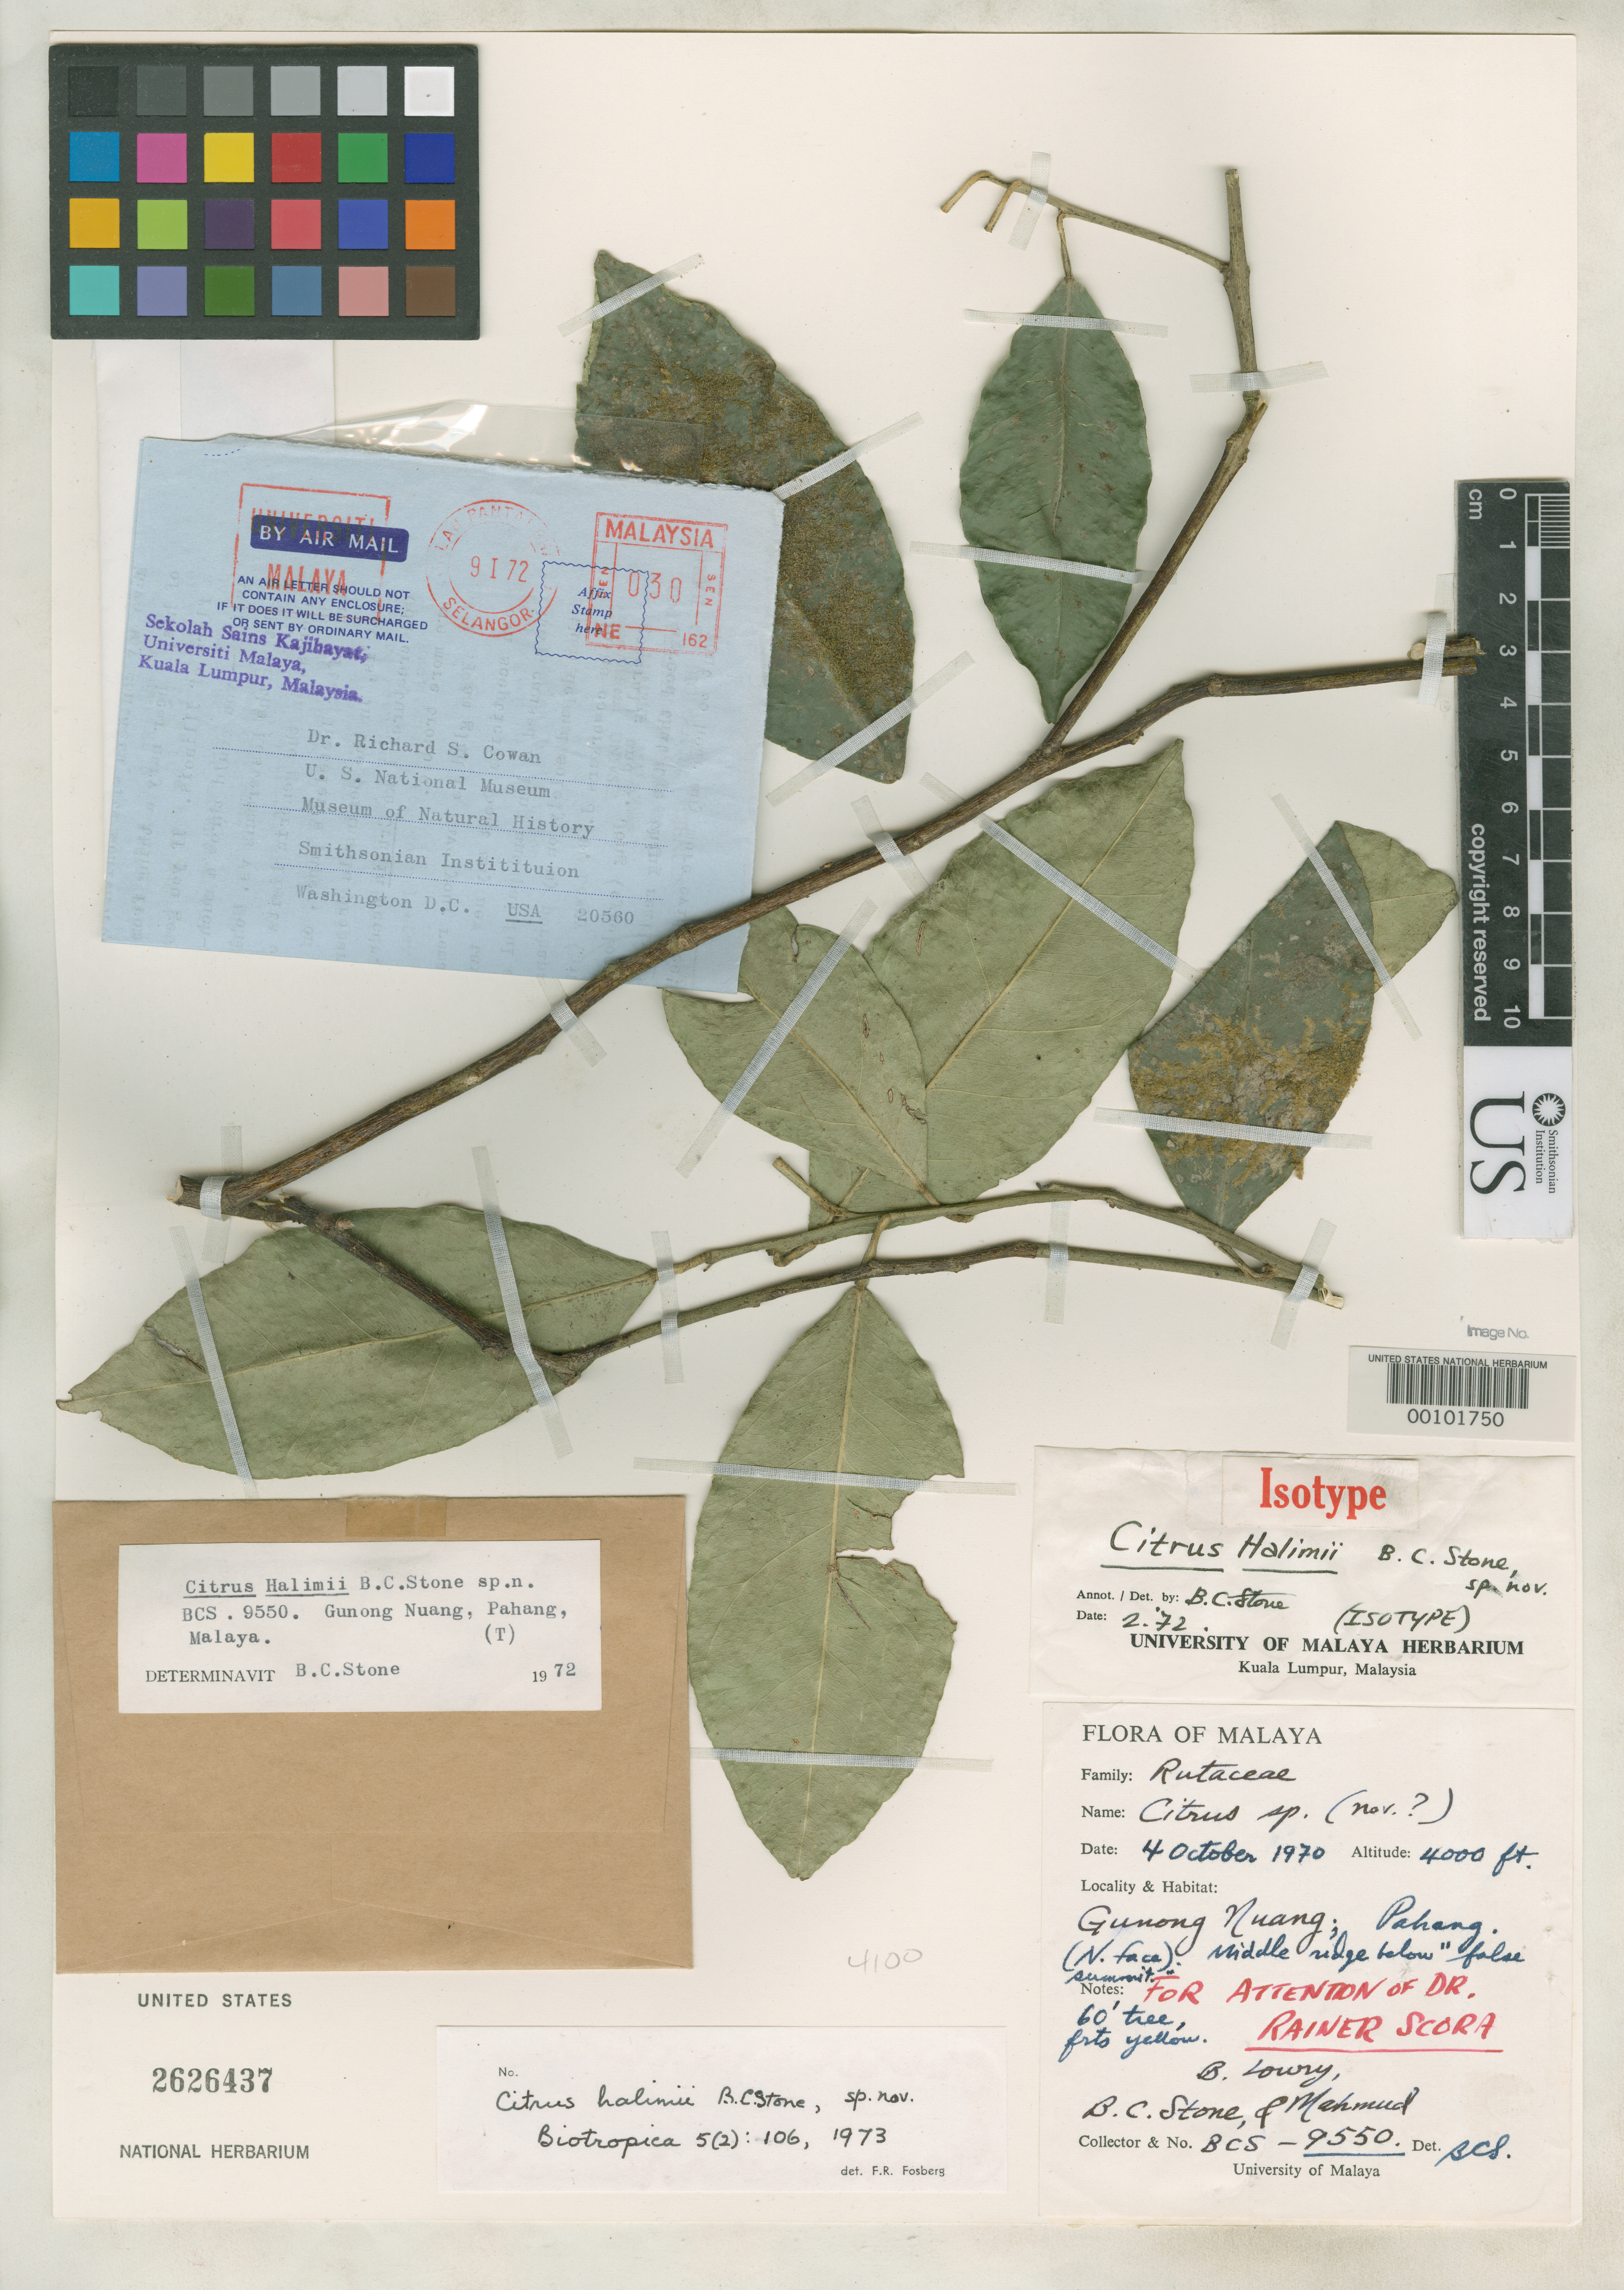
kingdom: Plantae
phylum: Tracheophyta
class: Magnoliopsida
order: Sapindales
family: Rutaceae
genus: Citrus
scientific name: Citrus halimii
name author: B.C. Stone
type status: Isotype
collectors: B. Lowry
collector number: B.C. Stone 9550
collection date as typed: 04 Oct 1970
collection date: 1970-10-04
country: Malaysia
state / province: Pahang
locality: Gunong Nuang. [Malay Peninsula]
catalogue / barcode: US 2626437